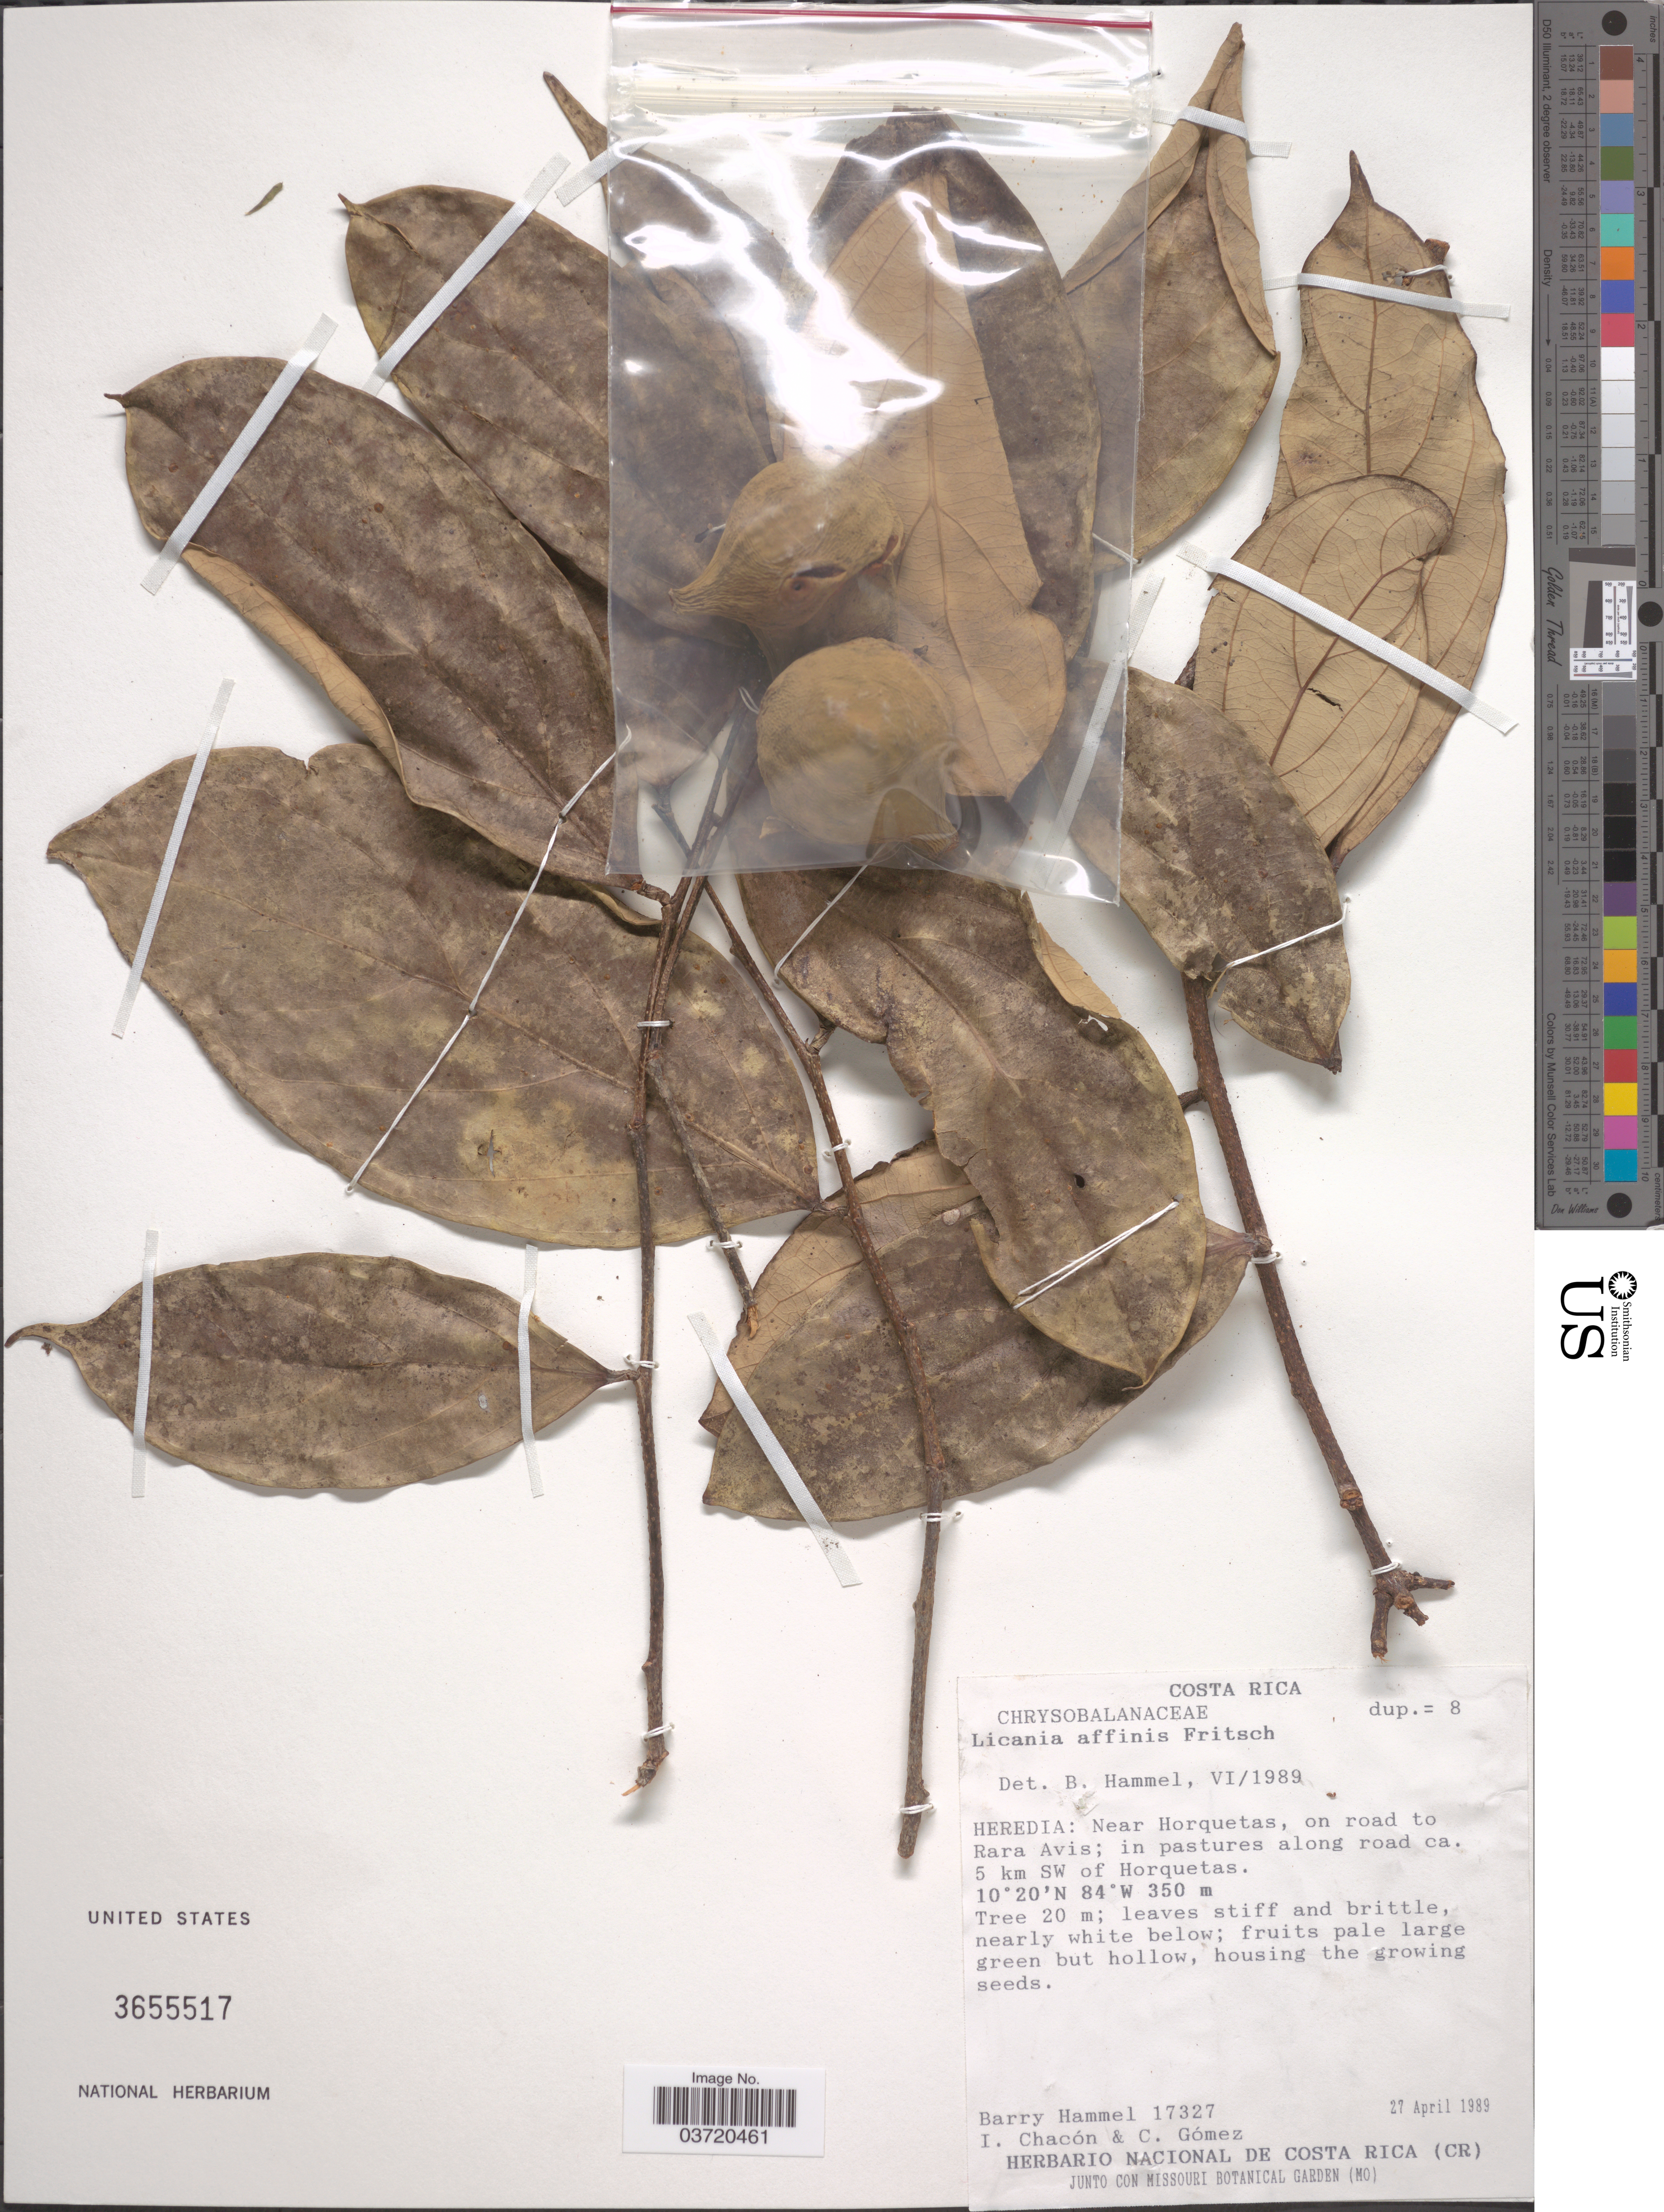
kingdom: Plantae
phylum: Tracheophyta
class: Magnoliopsida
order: Malpighiales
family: Chrysobalanaceae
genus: Licania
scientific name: Licania affinis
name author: Kuntze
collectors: B. Hammel, I. Chacón & C. Gómez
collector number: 17327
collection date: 1989-04-27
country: Costa Rica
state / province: Heredia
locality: Near Horquetas, on road to Rara Avis; along road ca. 5 km SW of Horquetas.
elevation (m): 350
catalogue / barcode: US 3655517